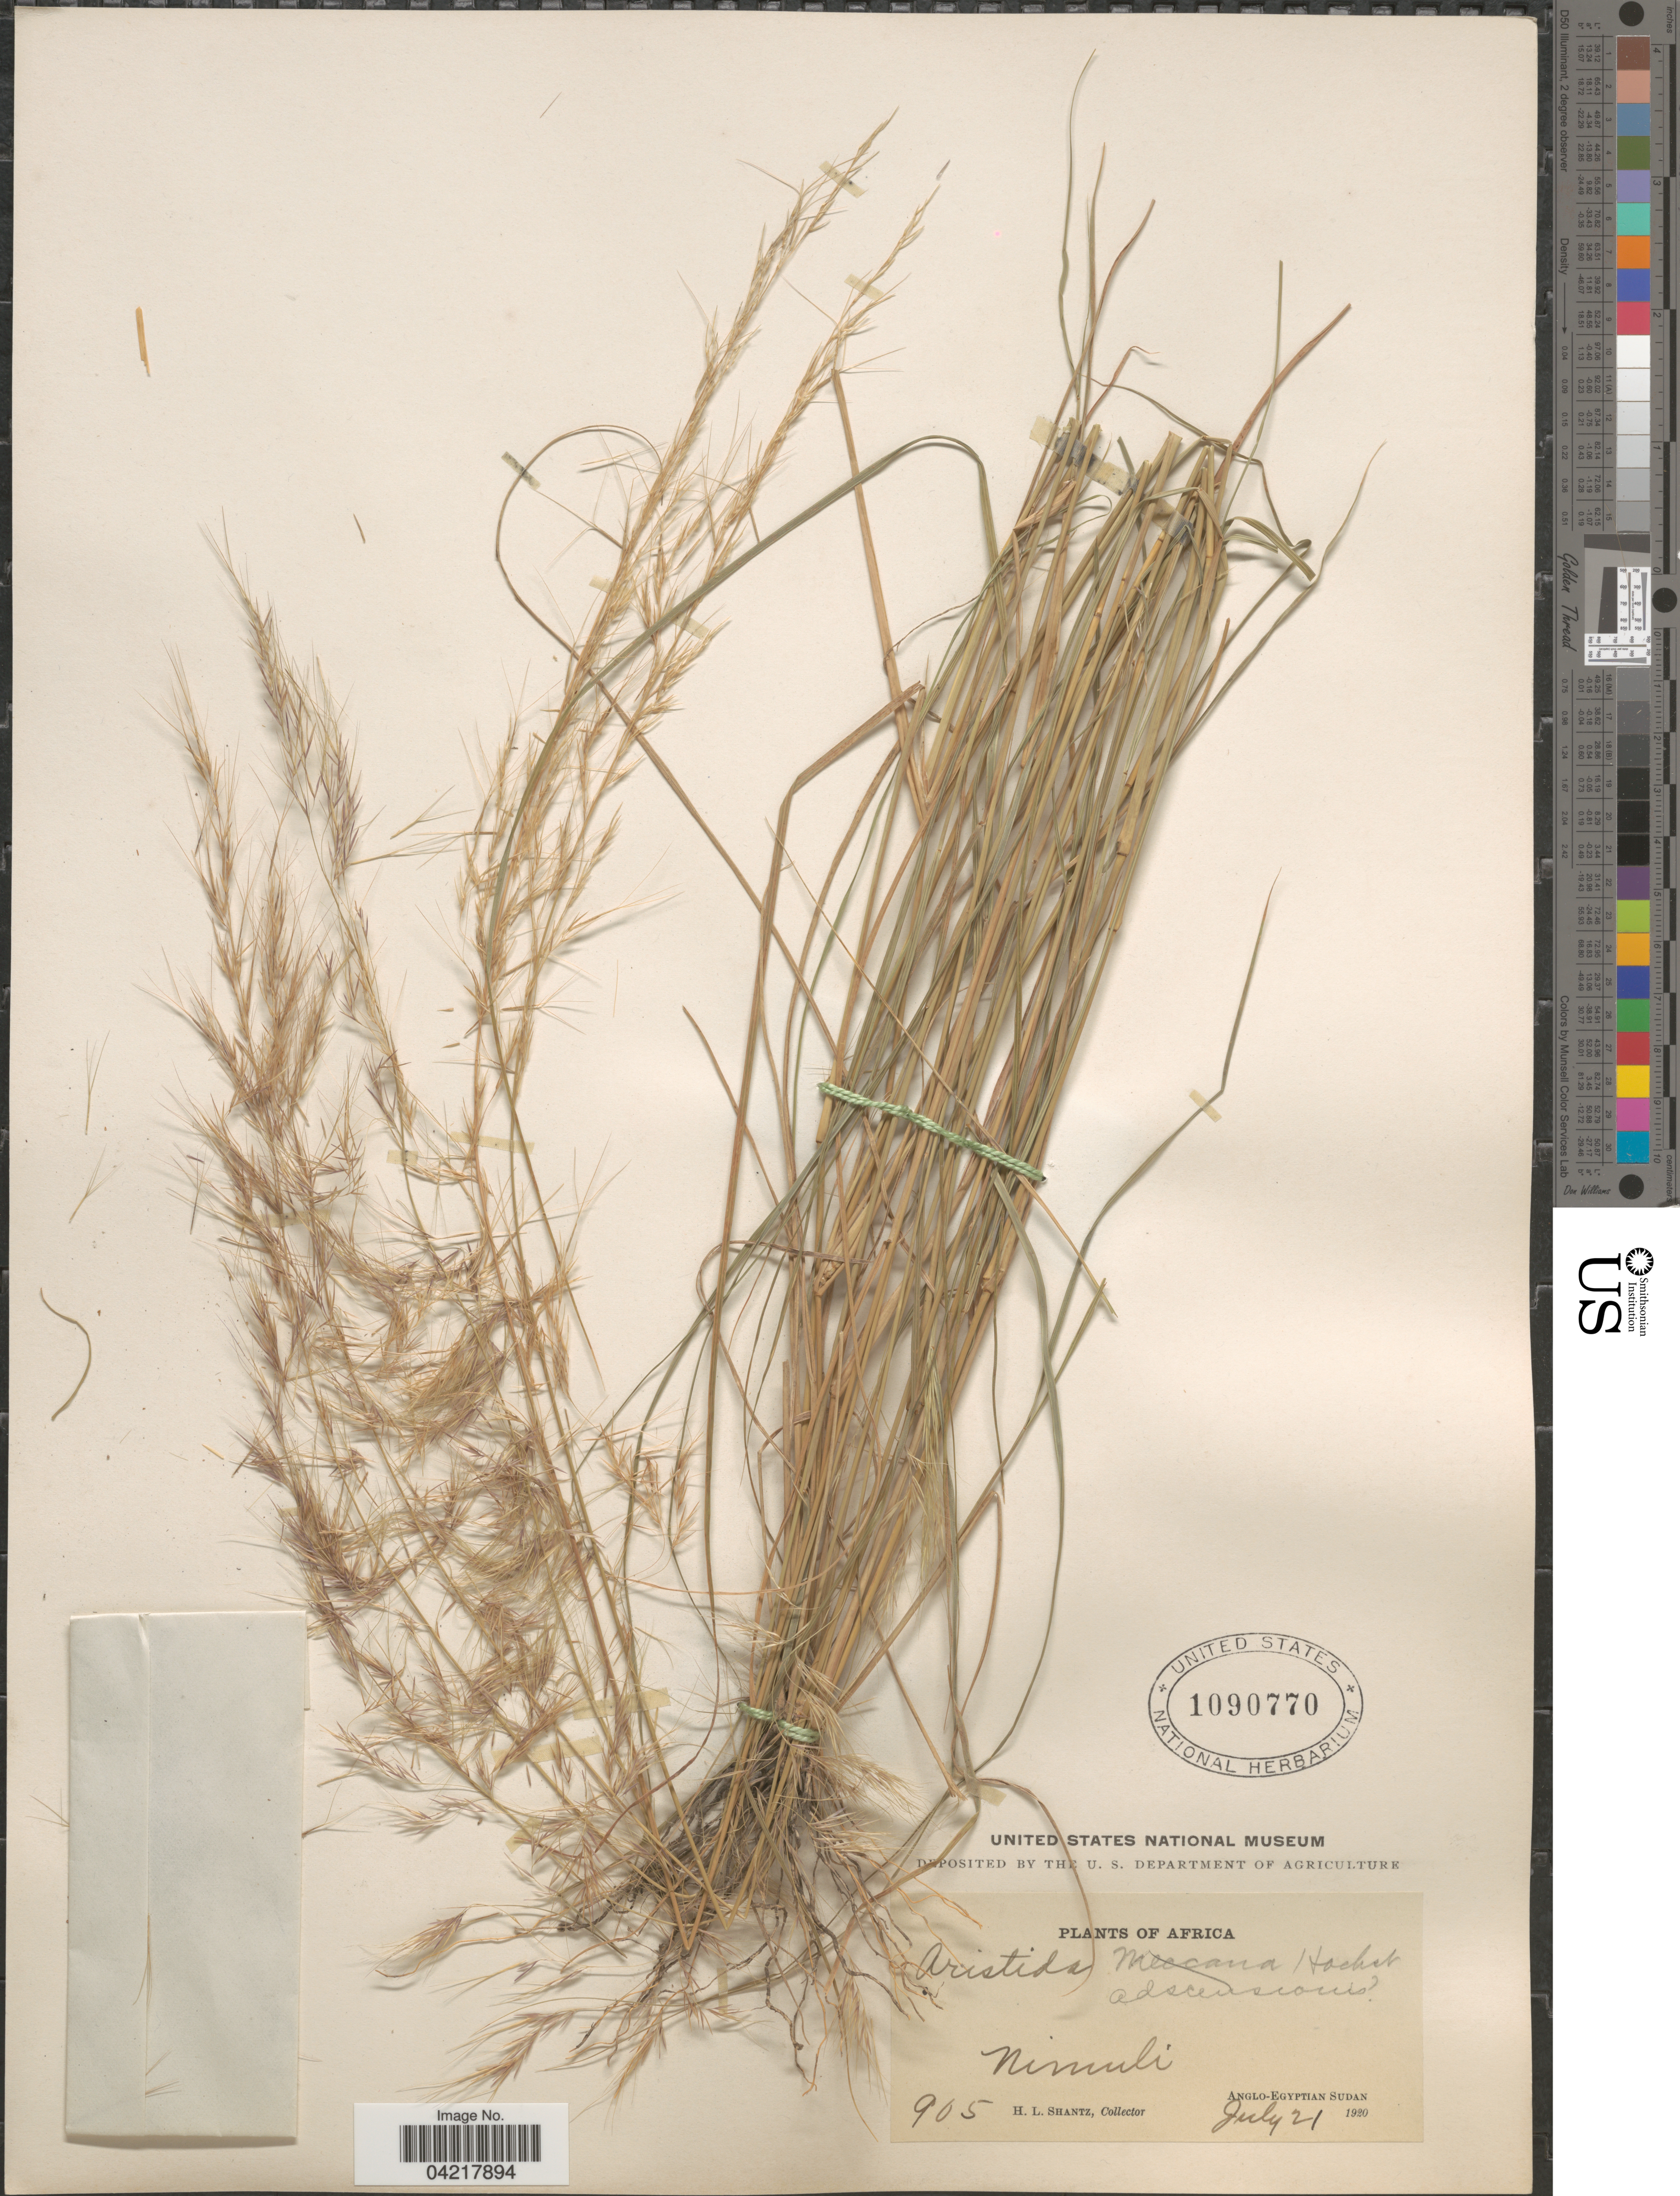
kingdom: Plantae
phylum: Tracheophyta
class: Liliopsida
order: Poales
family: Poaceae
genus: Aristida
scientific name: Aristida sp.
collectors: H. Shantz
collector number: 905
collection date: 1920-07-21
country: South Sudan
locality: Africa. Nimule. Anglo-Egyptian Sudan.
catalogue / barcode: US 1090770